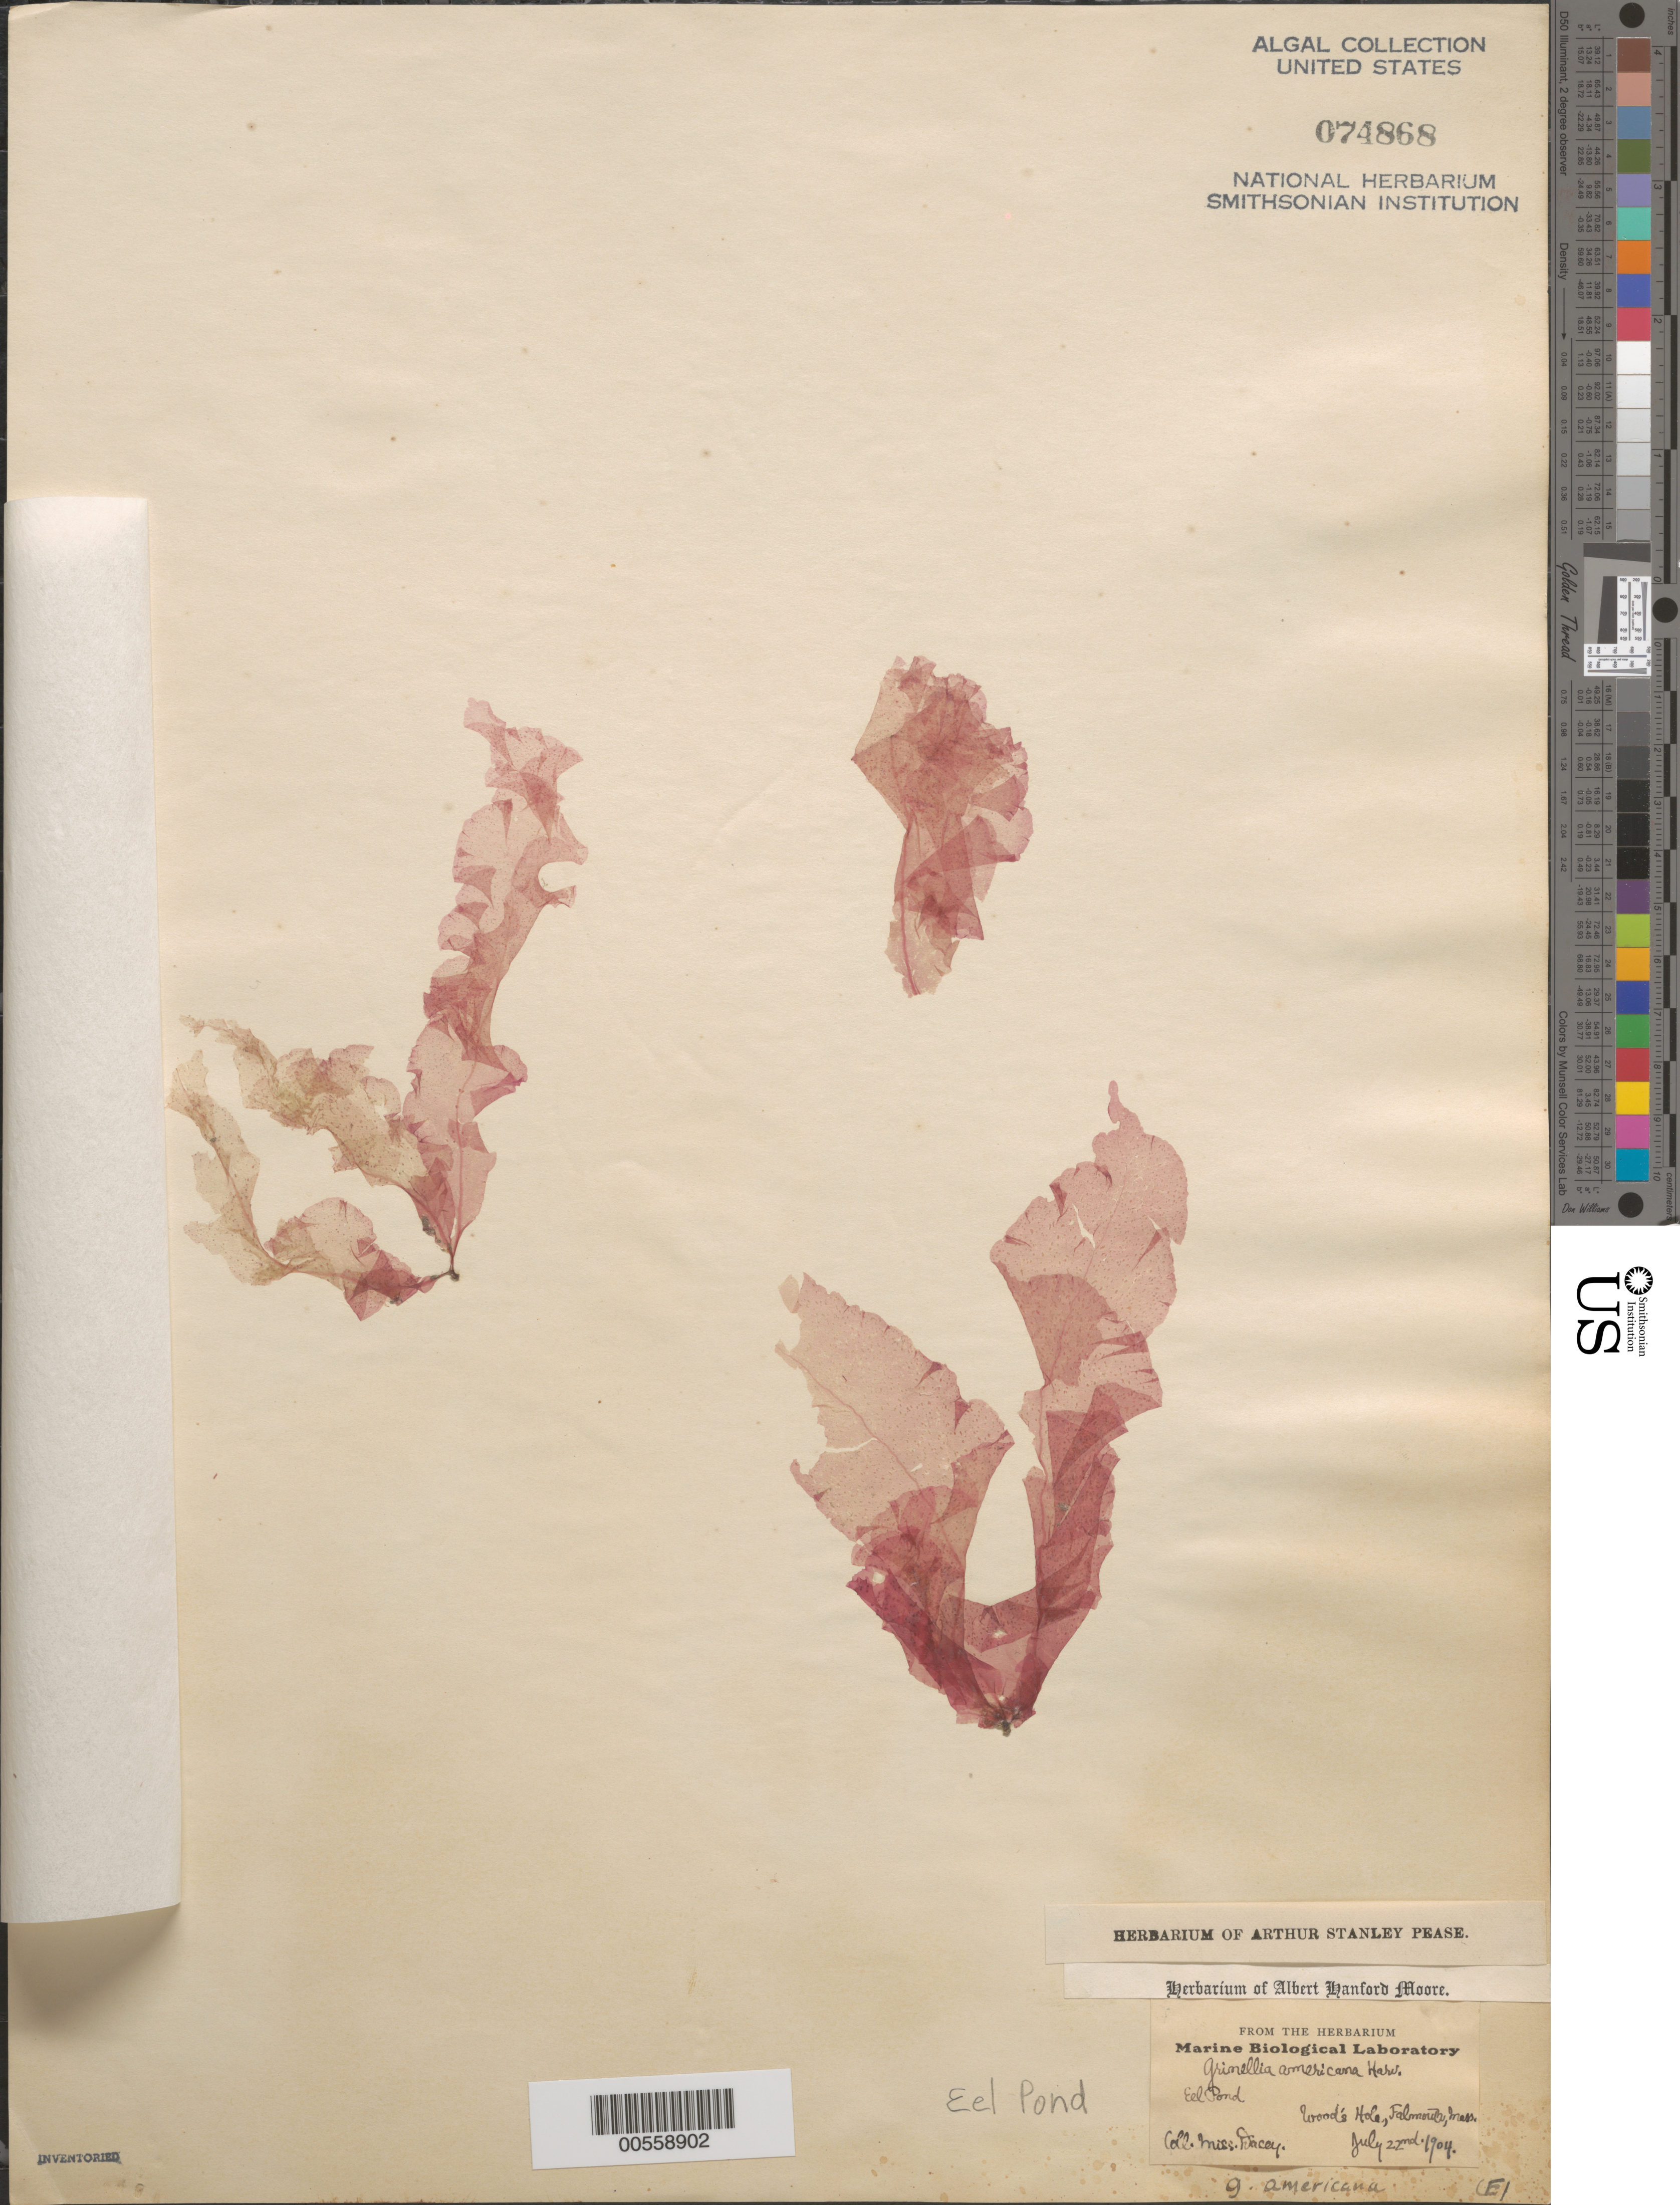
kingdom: Plantae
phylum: Rhodophyta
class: Florideophyceae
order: Ceramiales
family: Delesseriaceae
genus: Grinnellia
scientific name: Grinnellia americana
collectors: Dacey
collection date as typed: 22 Jul 1904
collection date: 1904-07-22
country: United States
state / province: Massachusetts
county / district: Barnstable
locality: Woods Hole, Eel Pond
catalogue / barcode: US 74868